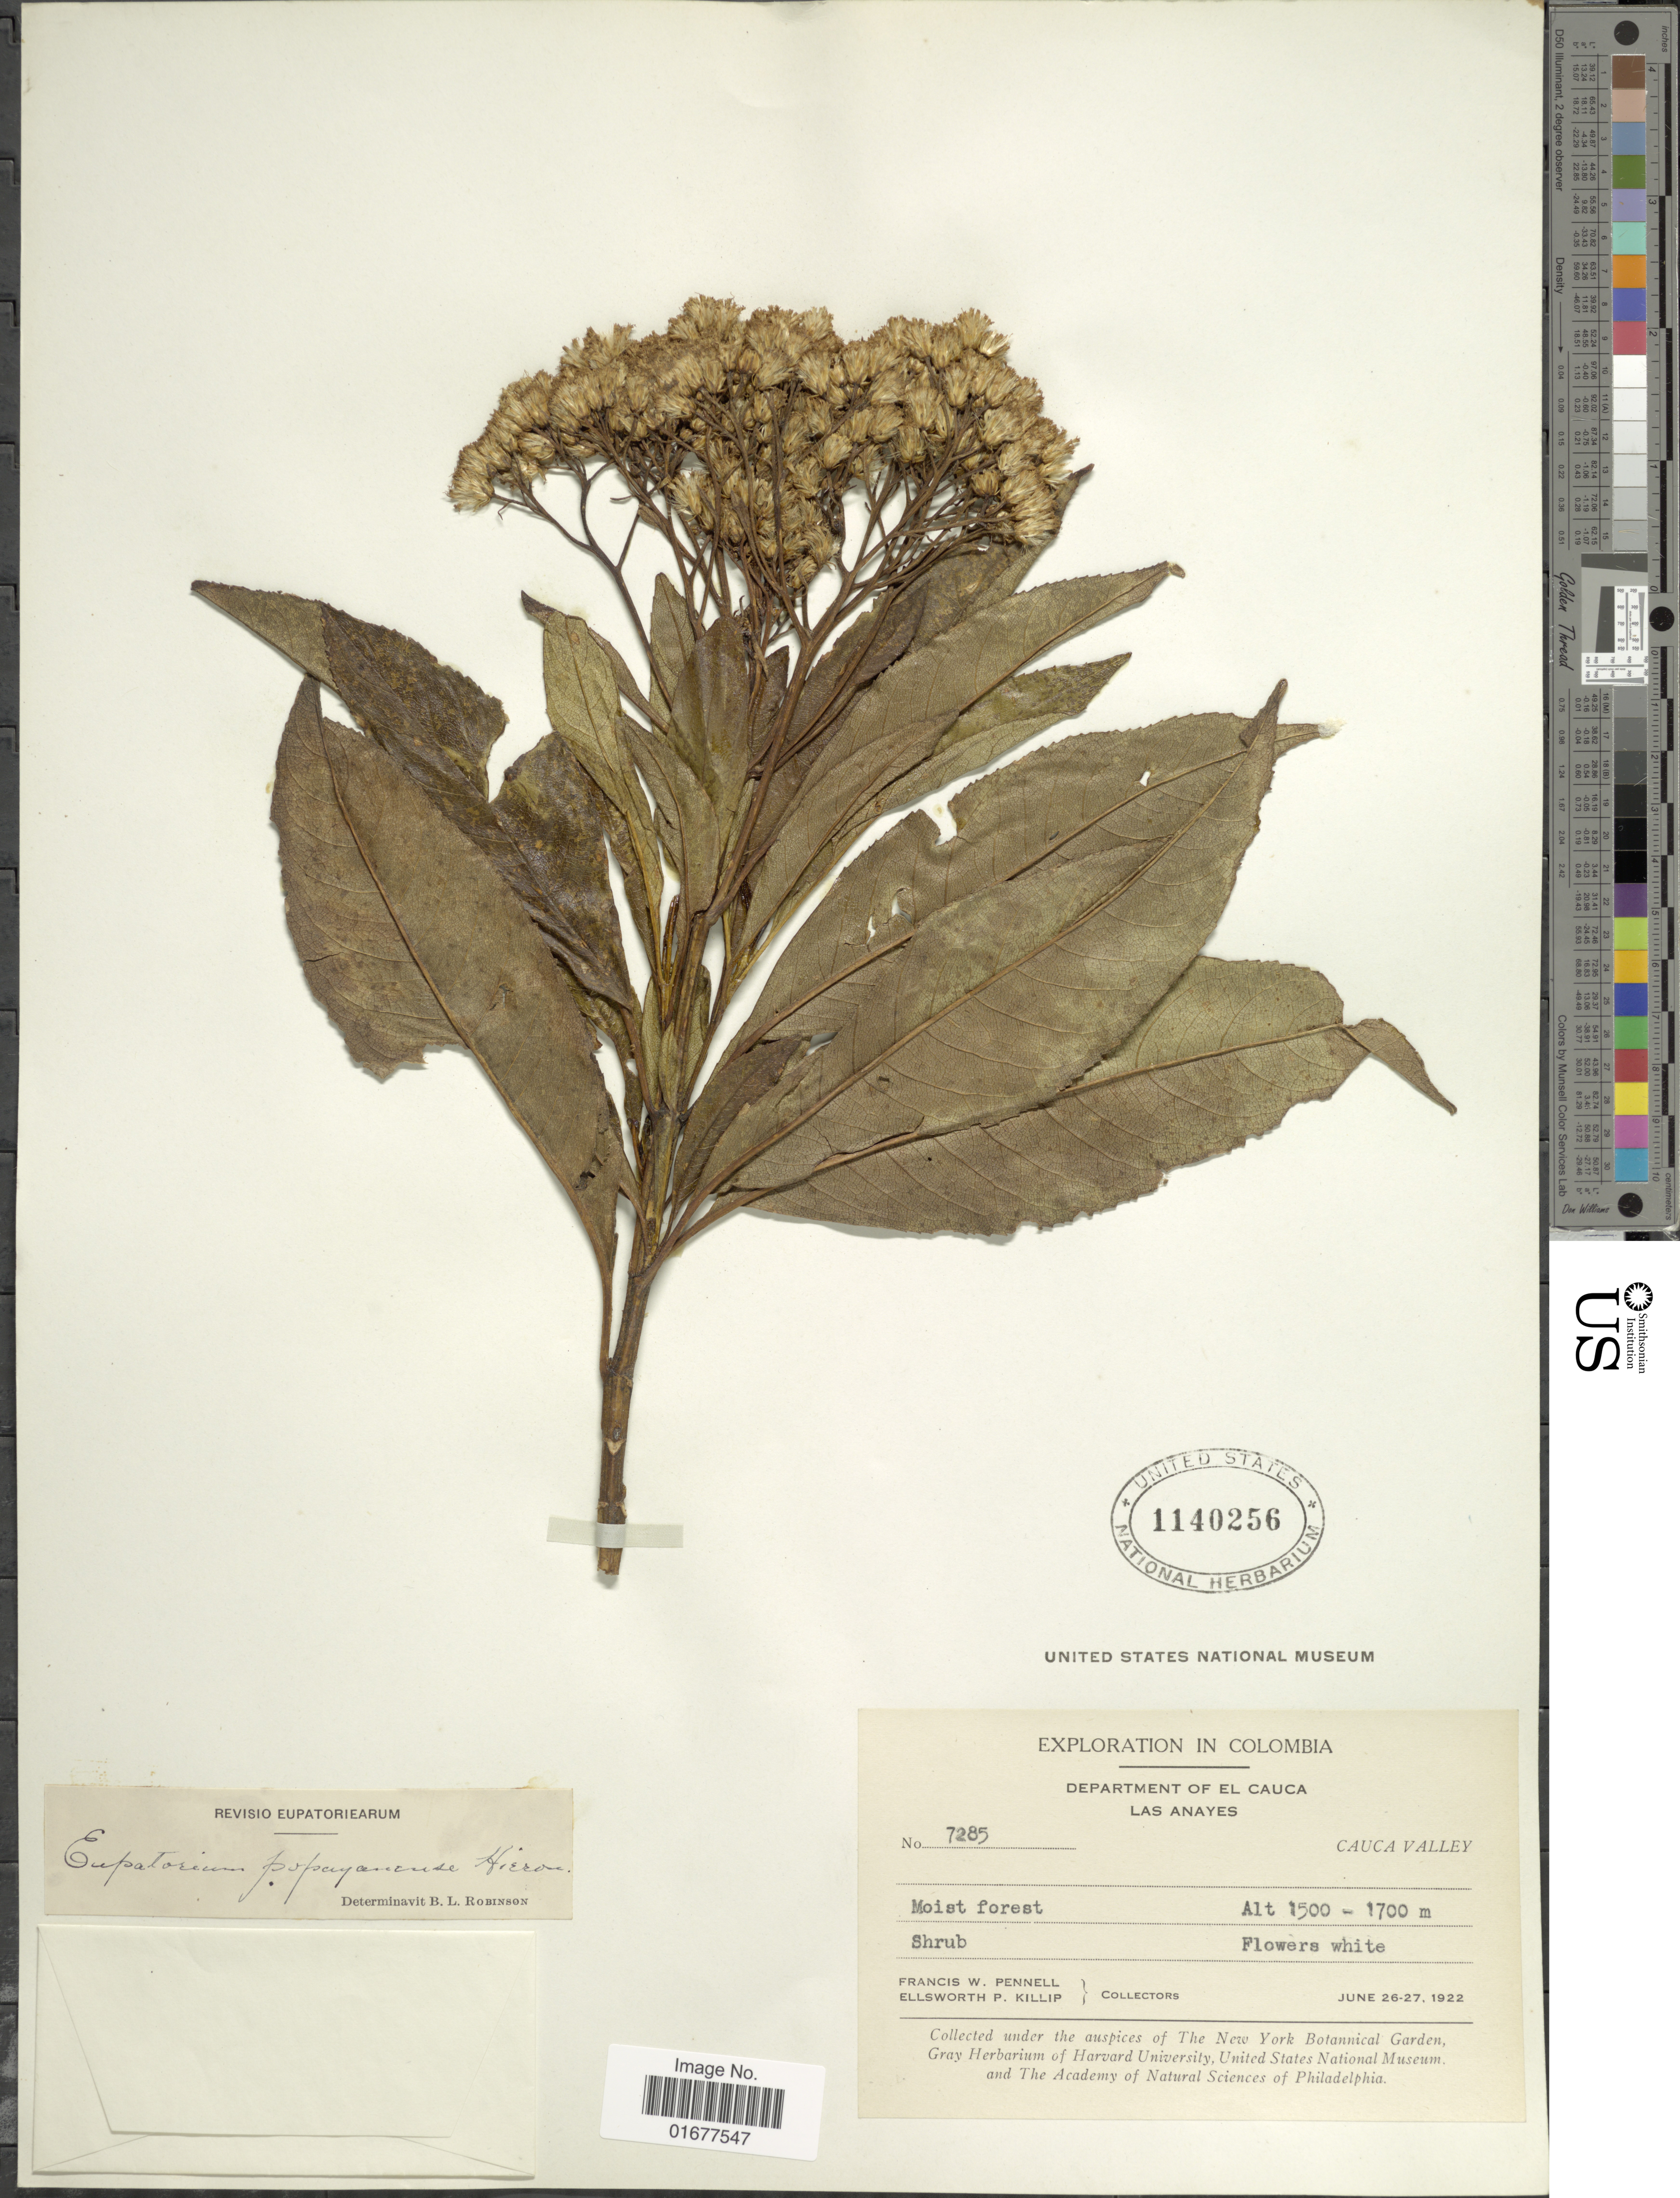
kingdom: Plantae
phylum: Tracheophyta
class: Magnoliopsida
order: Asterales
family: Asteraceae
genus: Ageratina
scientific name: Ageratina popayanensis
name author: (H. Rob.) R.M. King & H. Rob.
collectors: F. W. Pennell & E. P. Killip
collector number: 7285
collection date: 1922-06-26/1922-06-27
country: Colombia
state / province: Cauca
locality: Las Anayes, Cauca Valley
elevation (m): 1500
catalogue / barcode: US 1140256